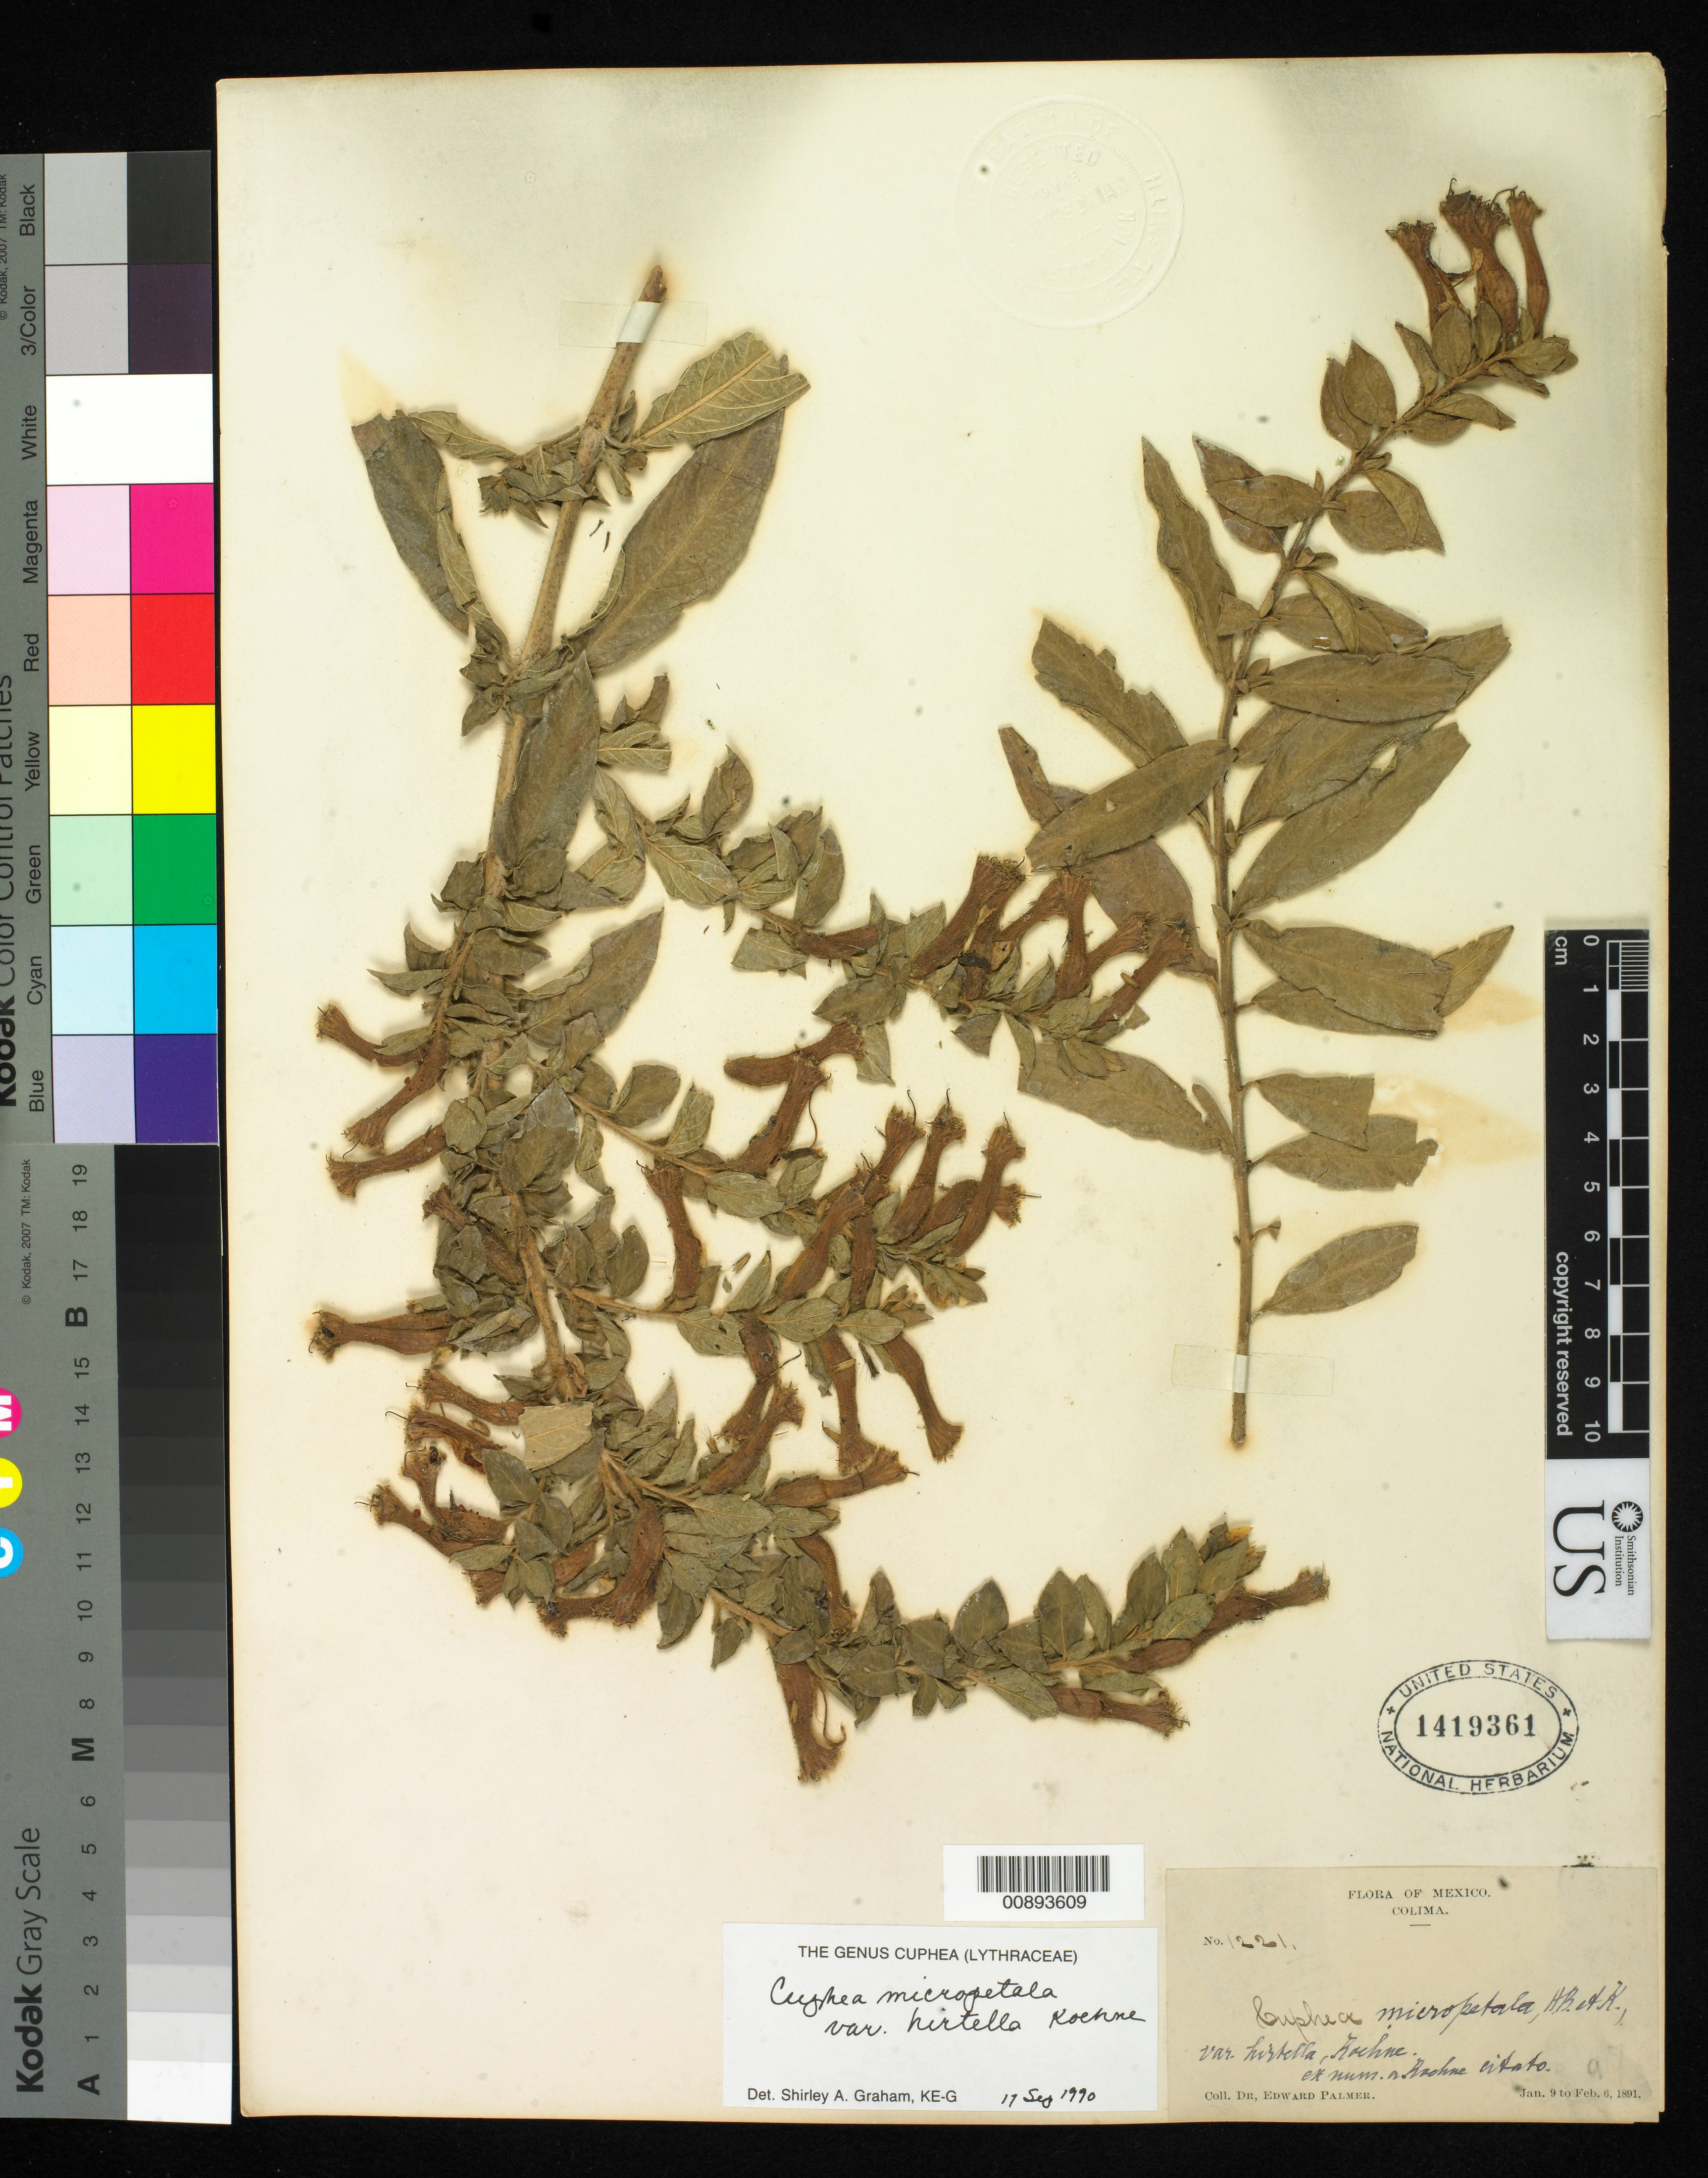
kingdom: Plantae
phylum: Tracheophyta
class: Magnoliopsida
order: Myrtales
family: Lythraceae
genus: Cuphea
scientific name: Cuphea micropetala var. hirtella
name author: Kunth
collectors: E. Palmer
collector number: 1221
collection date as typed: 09 Jan 1891 to 06 Feb 1891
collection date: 1891-01-09/1891-02-06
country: Mexico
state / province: Colima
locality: Colima.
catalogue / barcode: US 1419361